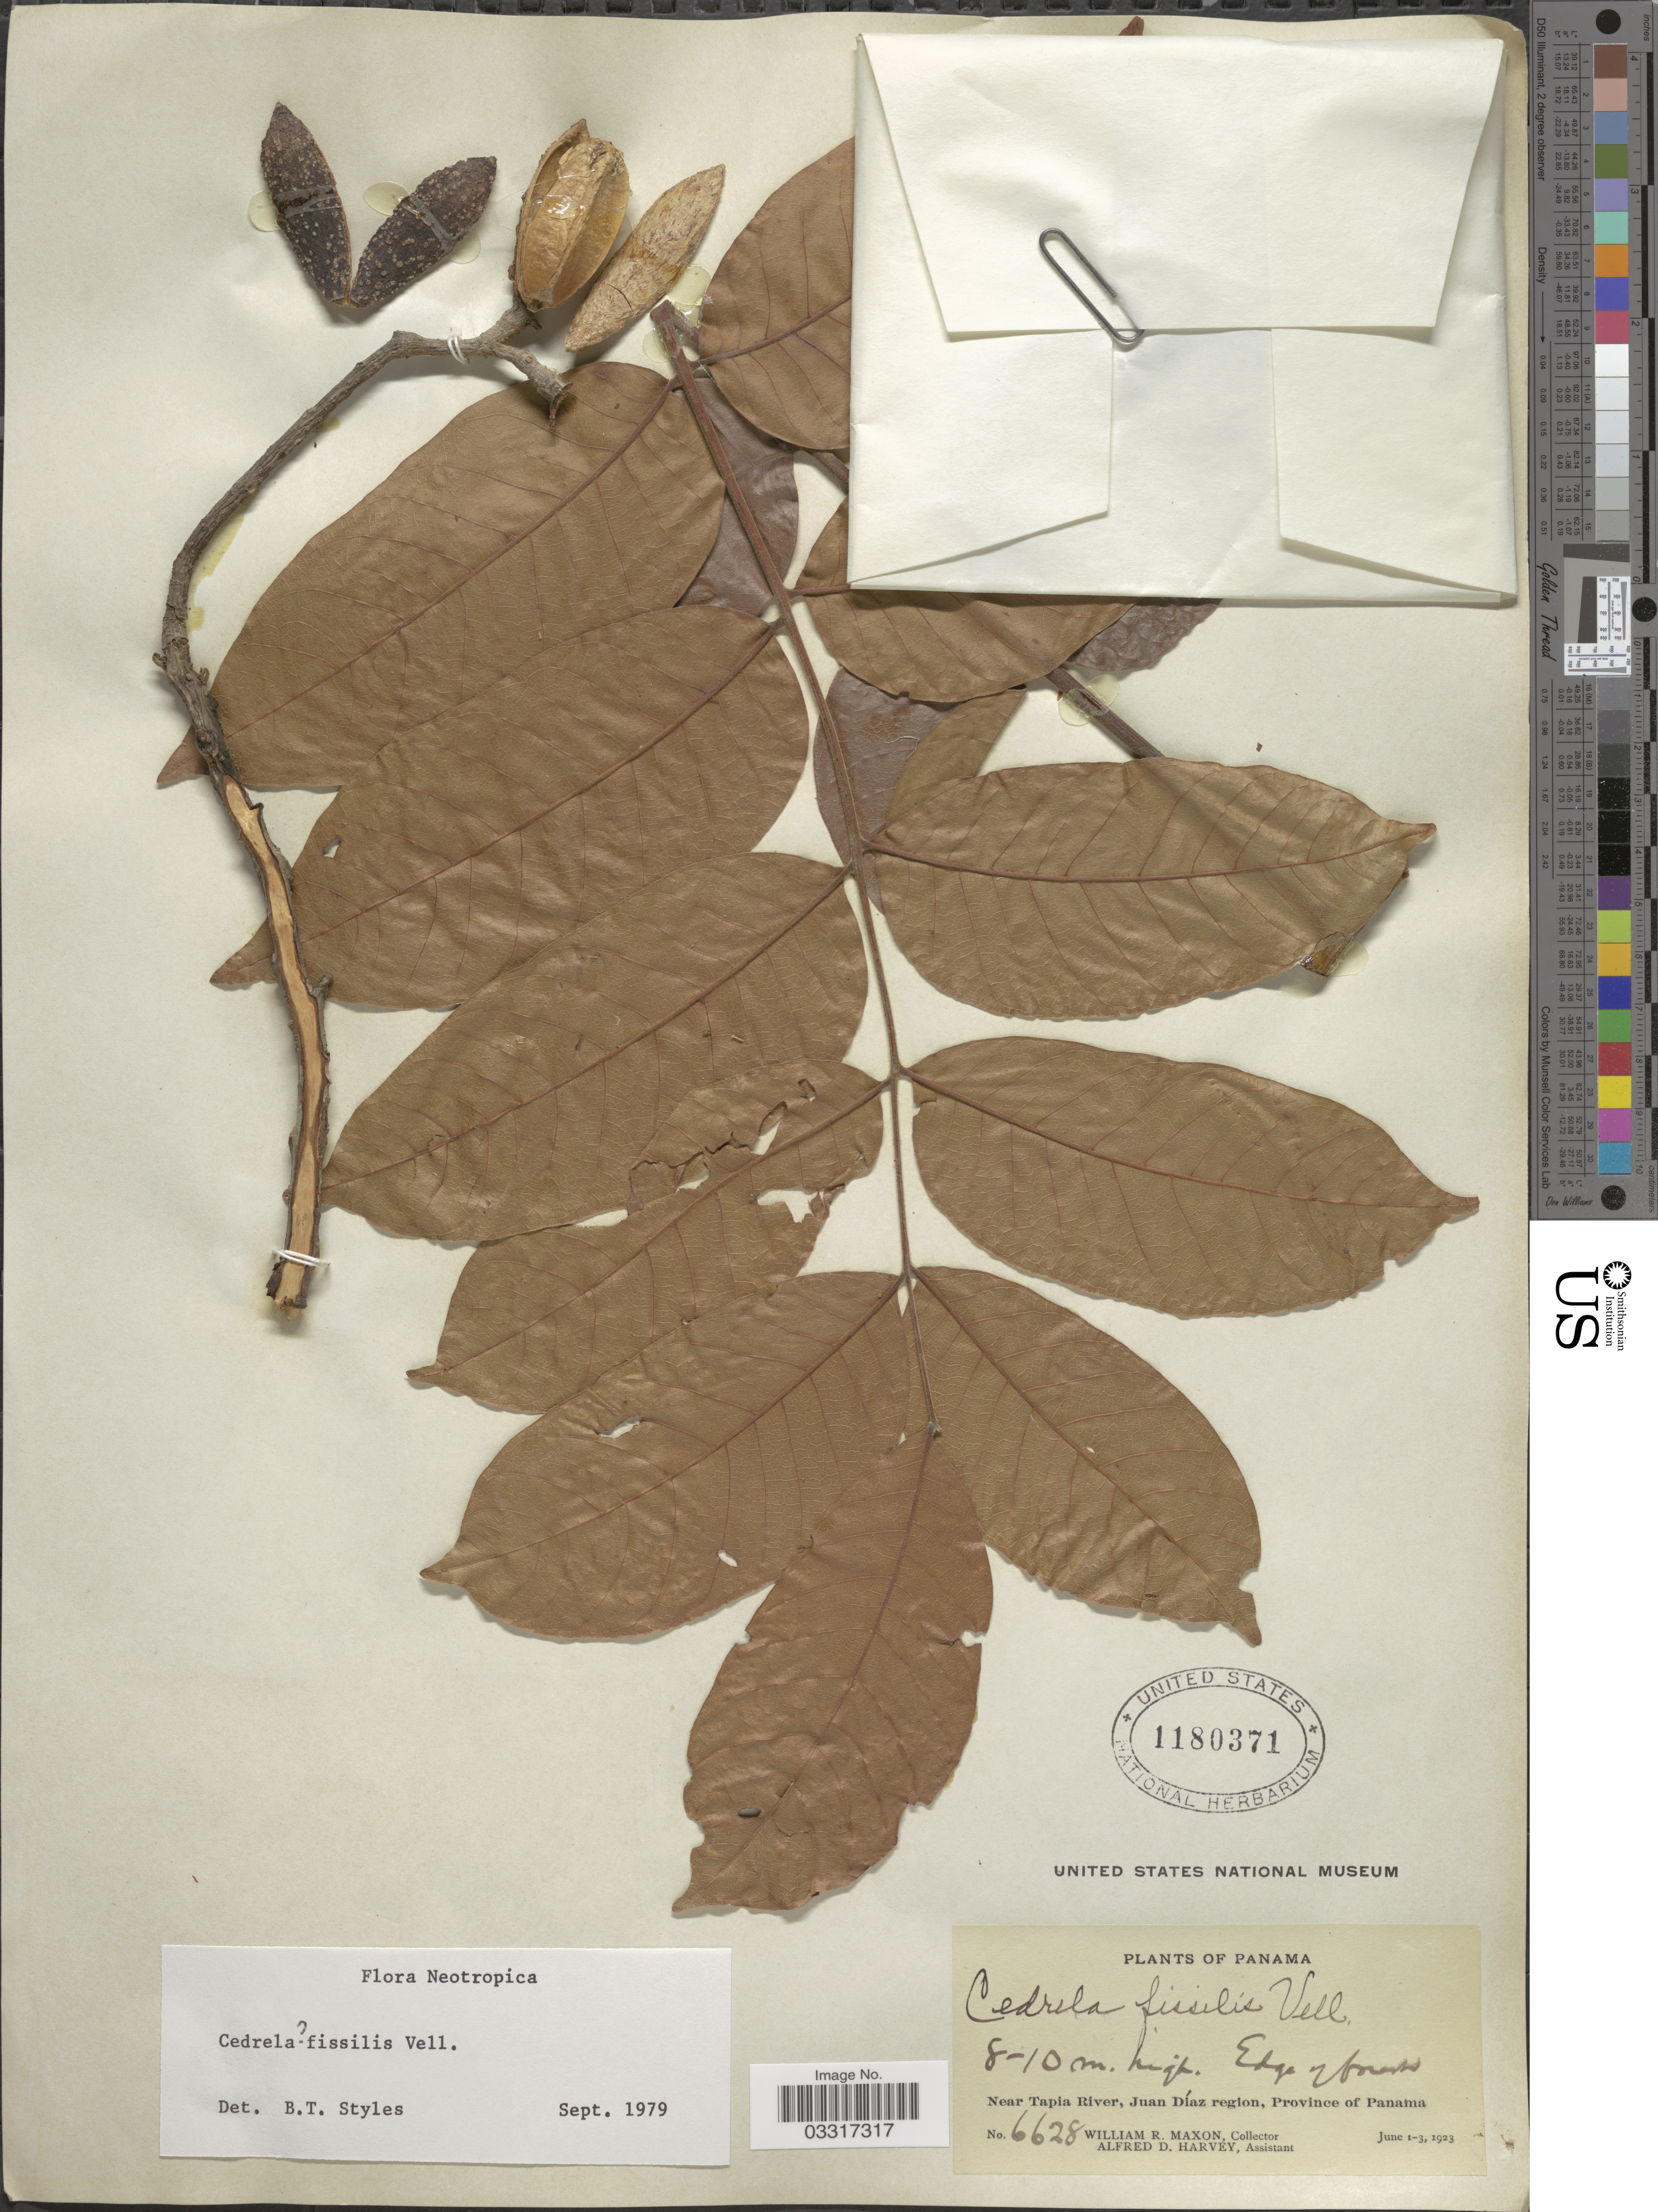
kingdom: Plantae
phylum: Tracheophyta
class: Magnoliopsida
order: Sapindales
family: Meliaceae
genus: Cedrela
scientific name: Cedrela fissilis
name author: Vell.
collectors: W. R. Maxon & A. D. Harvey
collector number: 6628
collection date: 1923-06-01/1923-06-03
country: Panama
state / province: Panamá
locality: Near Tapia River, Juan Díaz region.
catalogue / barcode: US 1180371